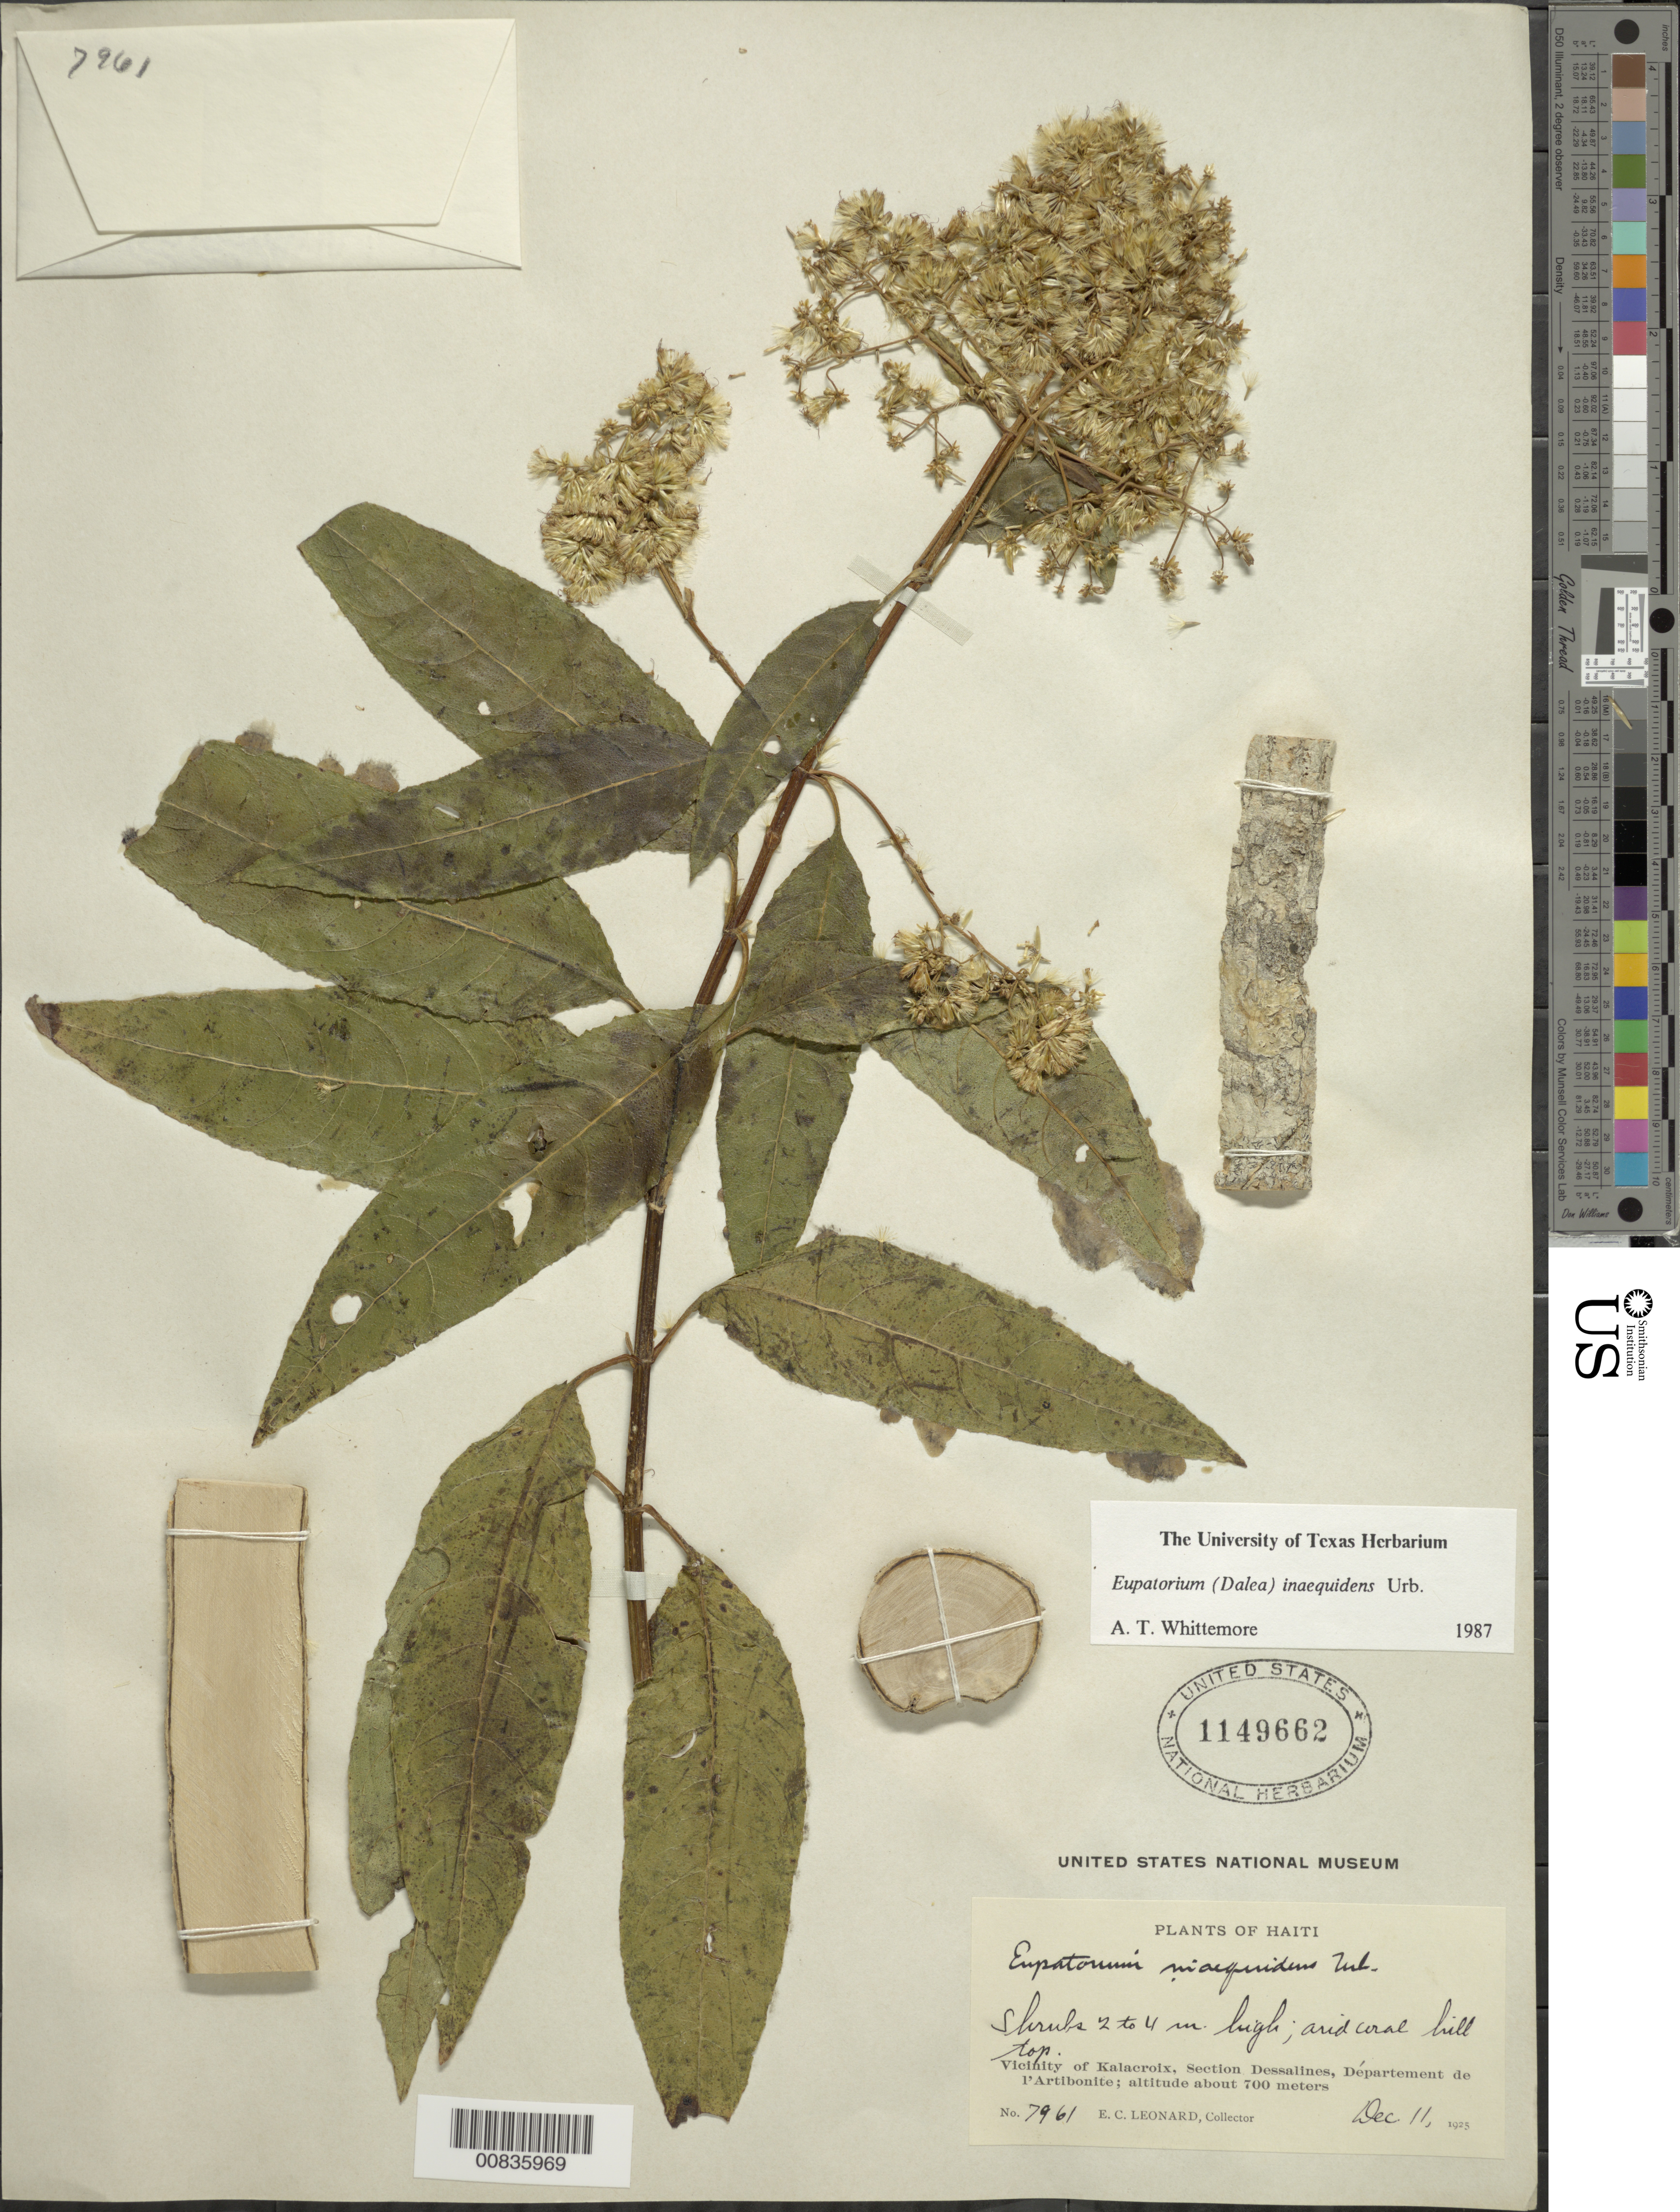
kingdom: Plantae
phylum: Tracheophyta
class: Magnoliopsida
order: Asterales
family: Asteraceae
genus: Critonia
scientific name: Critonia inaequidens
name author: (Urb.) R.M. King & H. Rob.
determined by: Whittemore, A. T.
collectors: E. C. Leonard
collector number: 7961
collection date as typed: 11 Dec 1925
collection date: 1925-12-11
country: Haiti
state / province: Artibonite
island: Hispaniola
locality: Vicinity of Kalacroix, Section Dessalines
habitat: Arid coral hill top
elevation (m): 700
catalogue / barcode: US 1149662